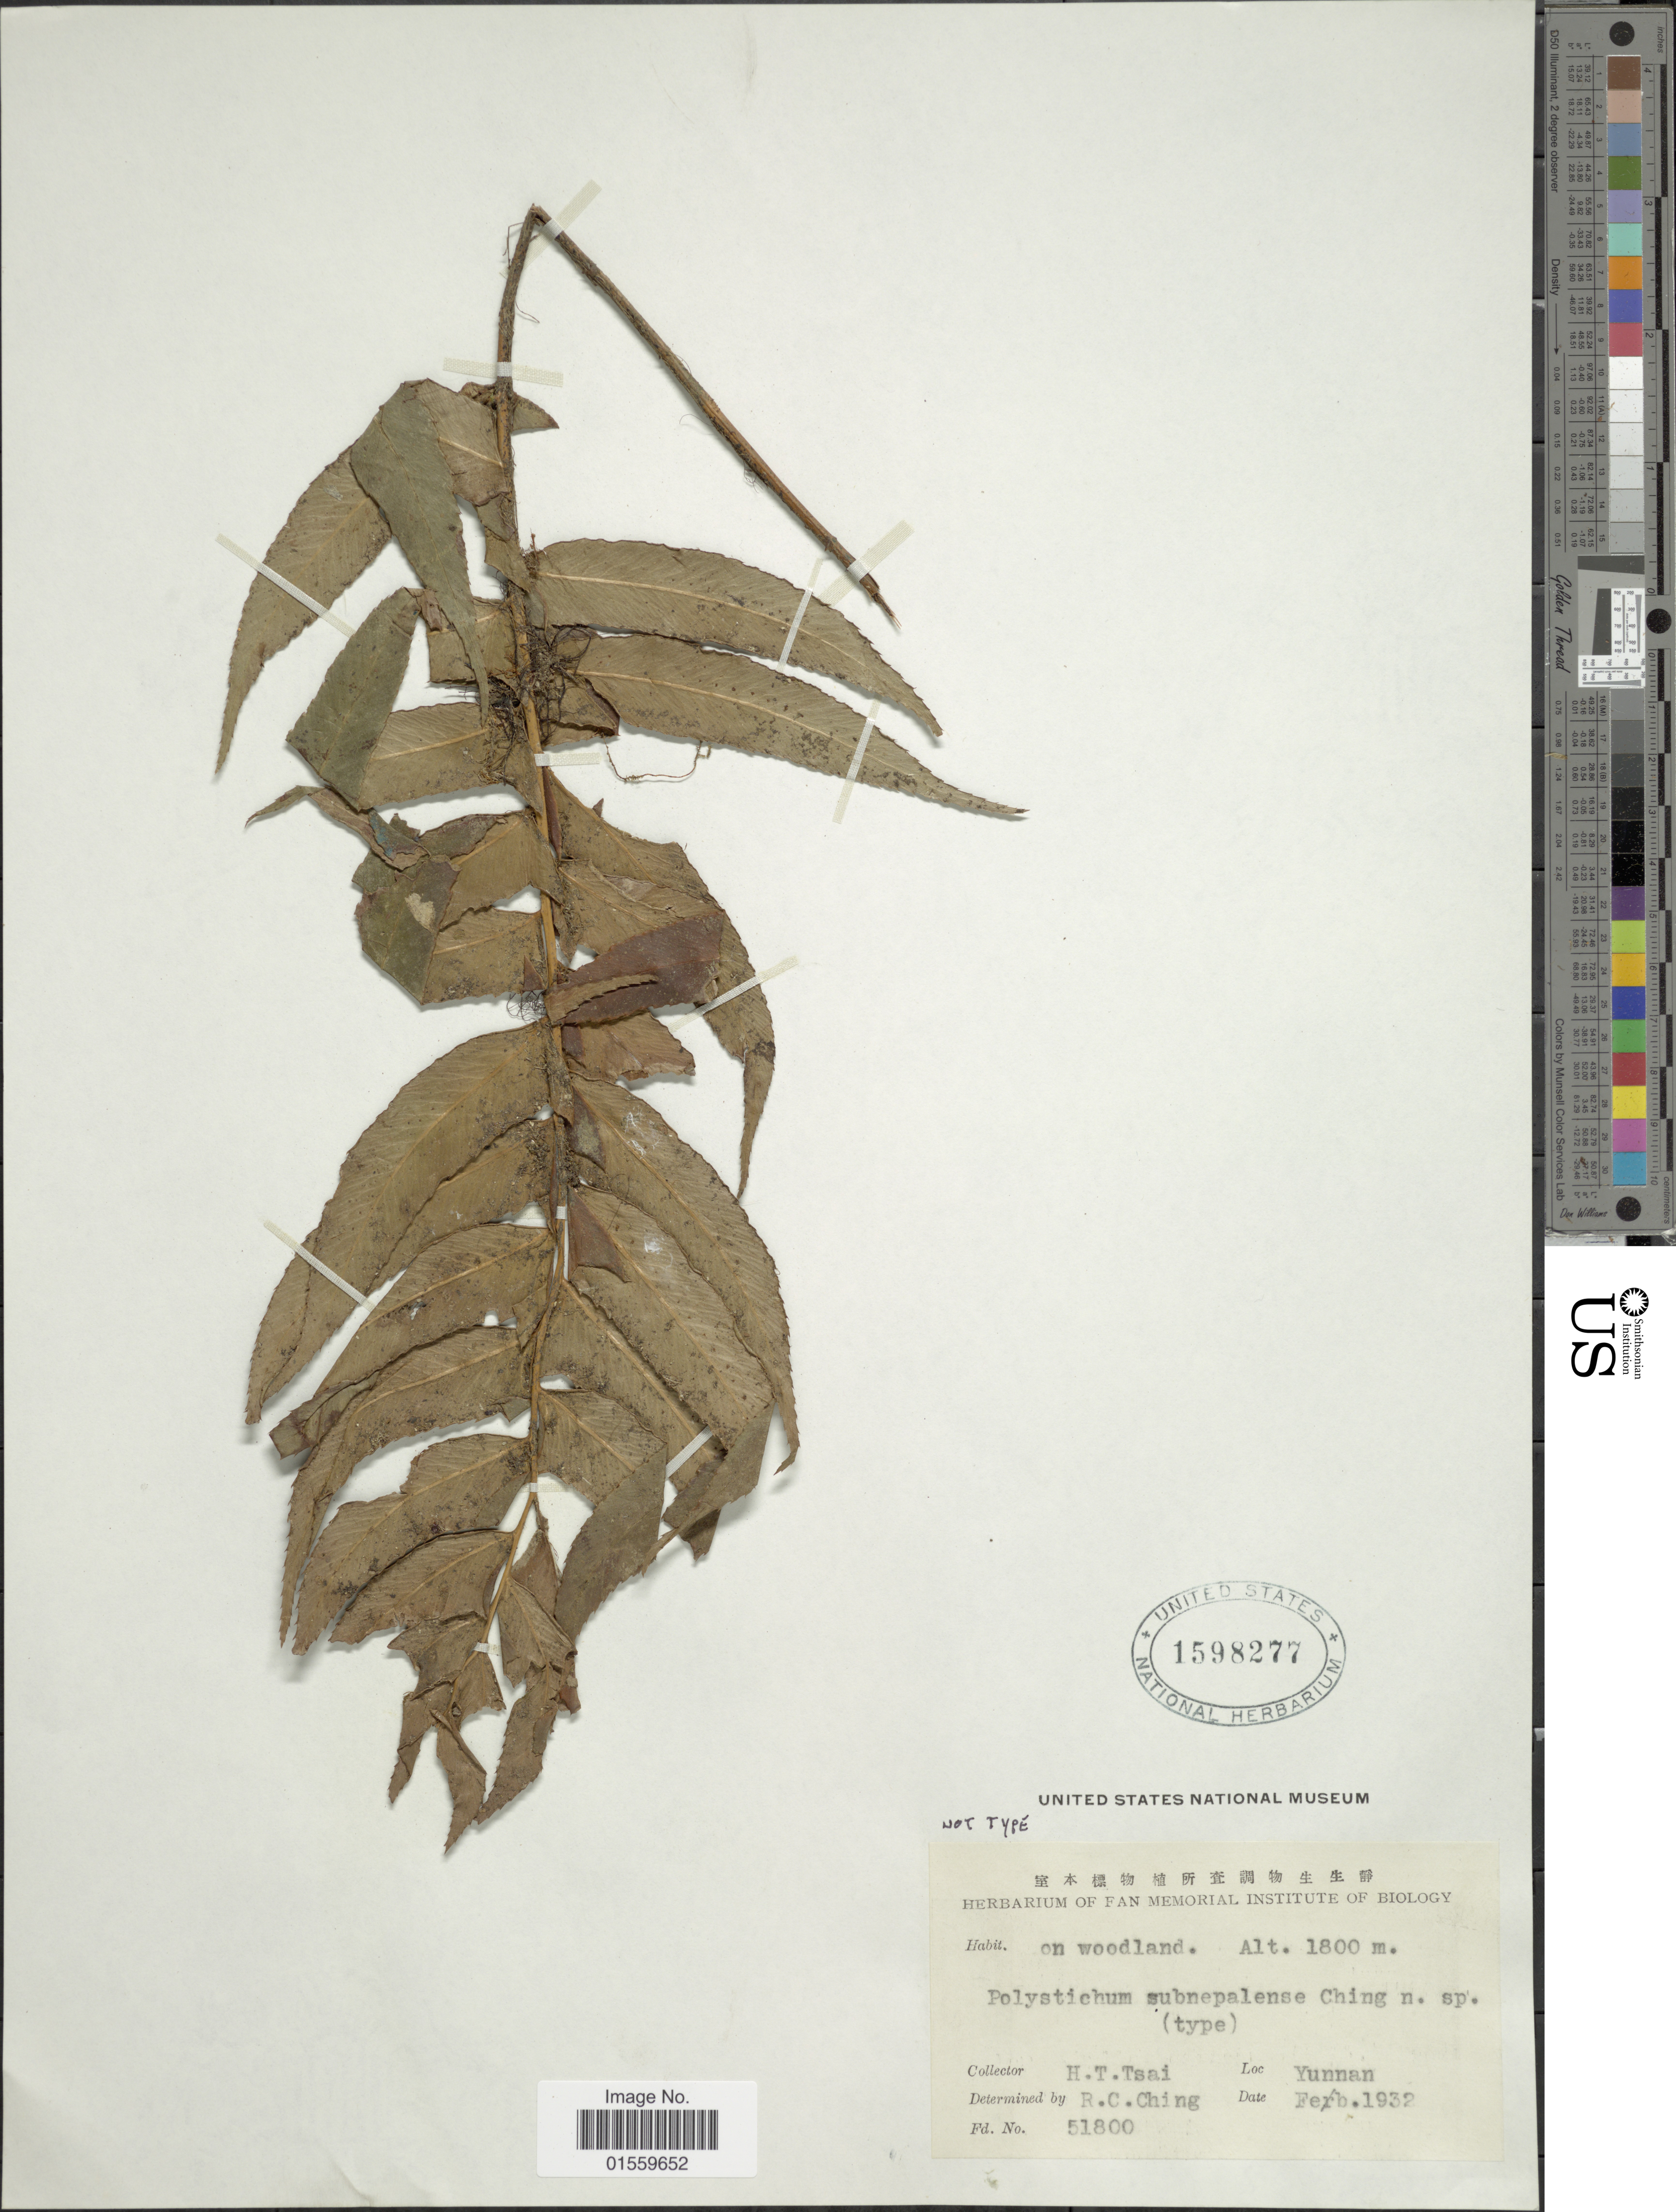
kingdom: Plantae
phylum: Tracheophyta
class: Polypodiopsida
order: Polypodiales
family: Dryopteridaceae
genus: Polystichum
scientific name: Polystichum subnepalense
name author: Ching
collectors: H. Tsai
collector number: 51800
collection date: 1932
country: China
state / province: Yunnan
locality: Yunnan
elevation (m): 1800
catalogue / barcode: US 1598277